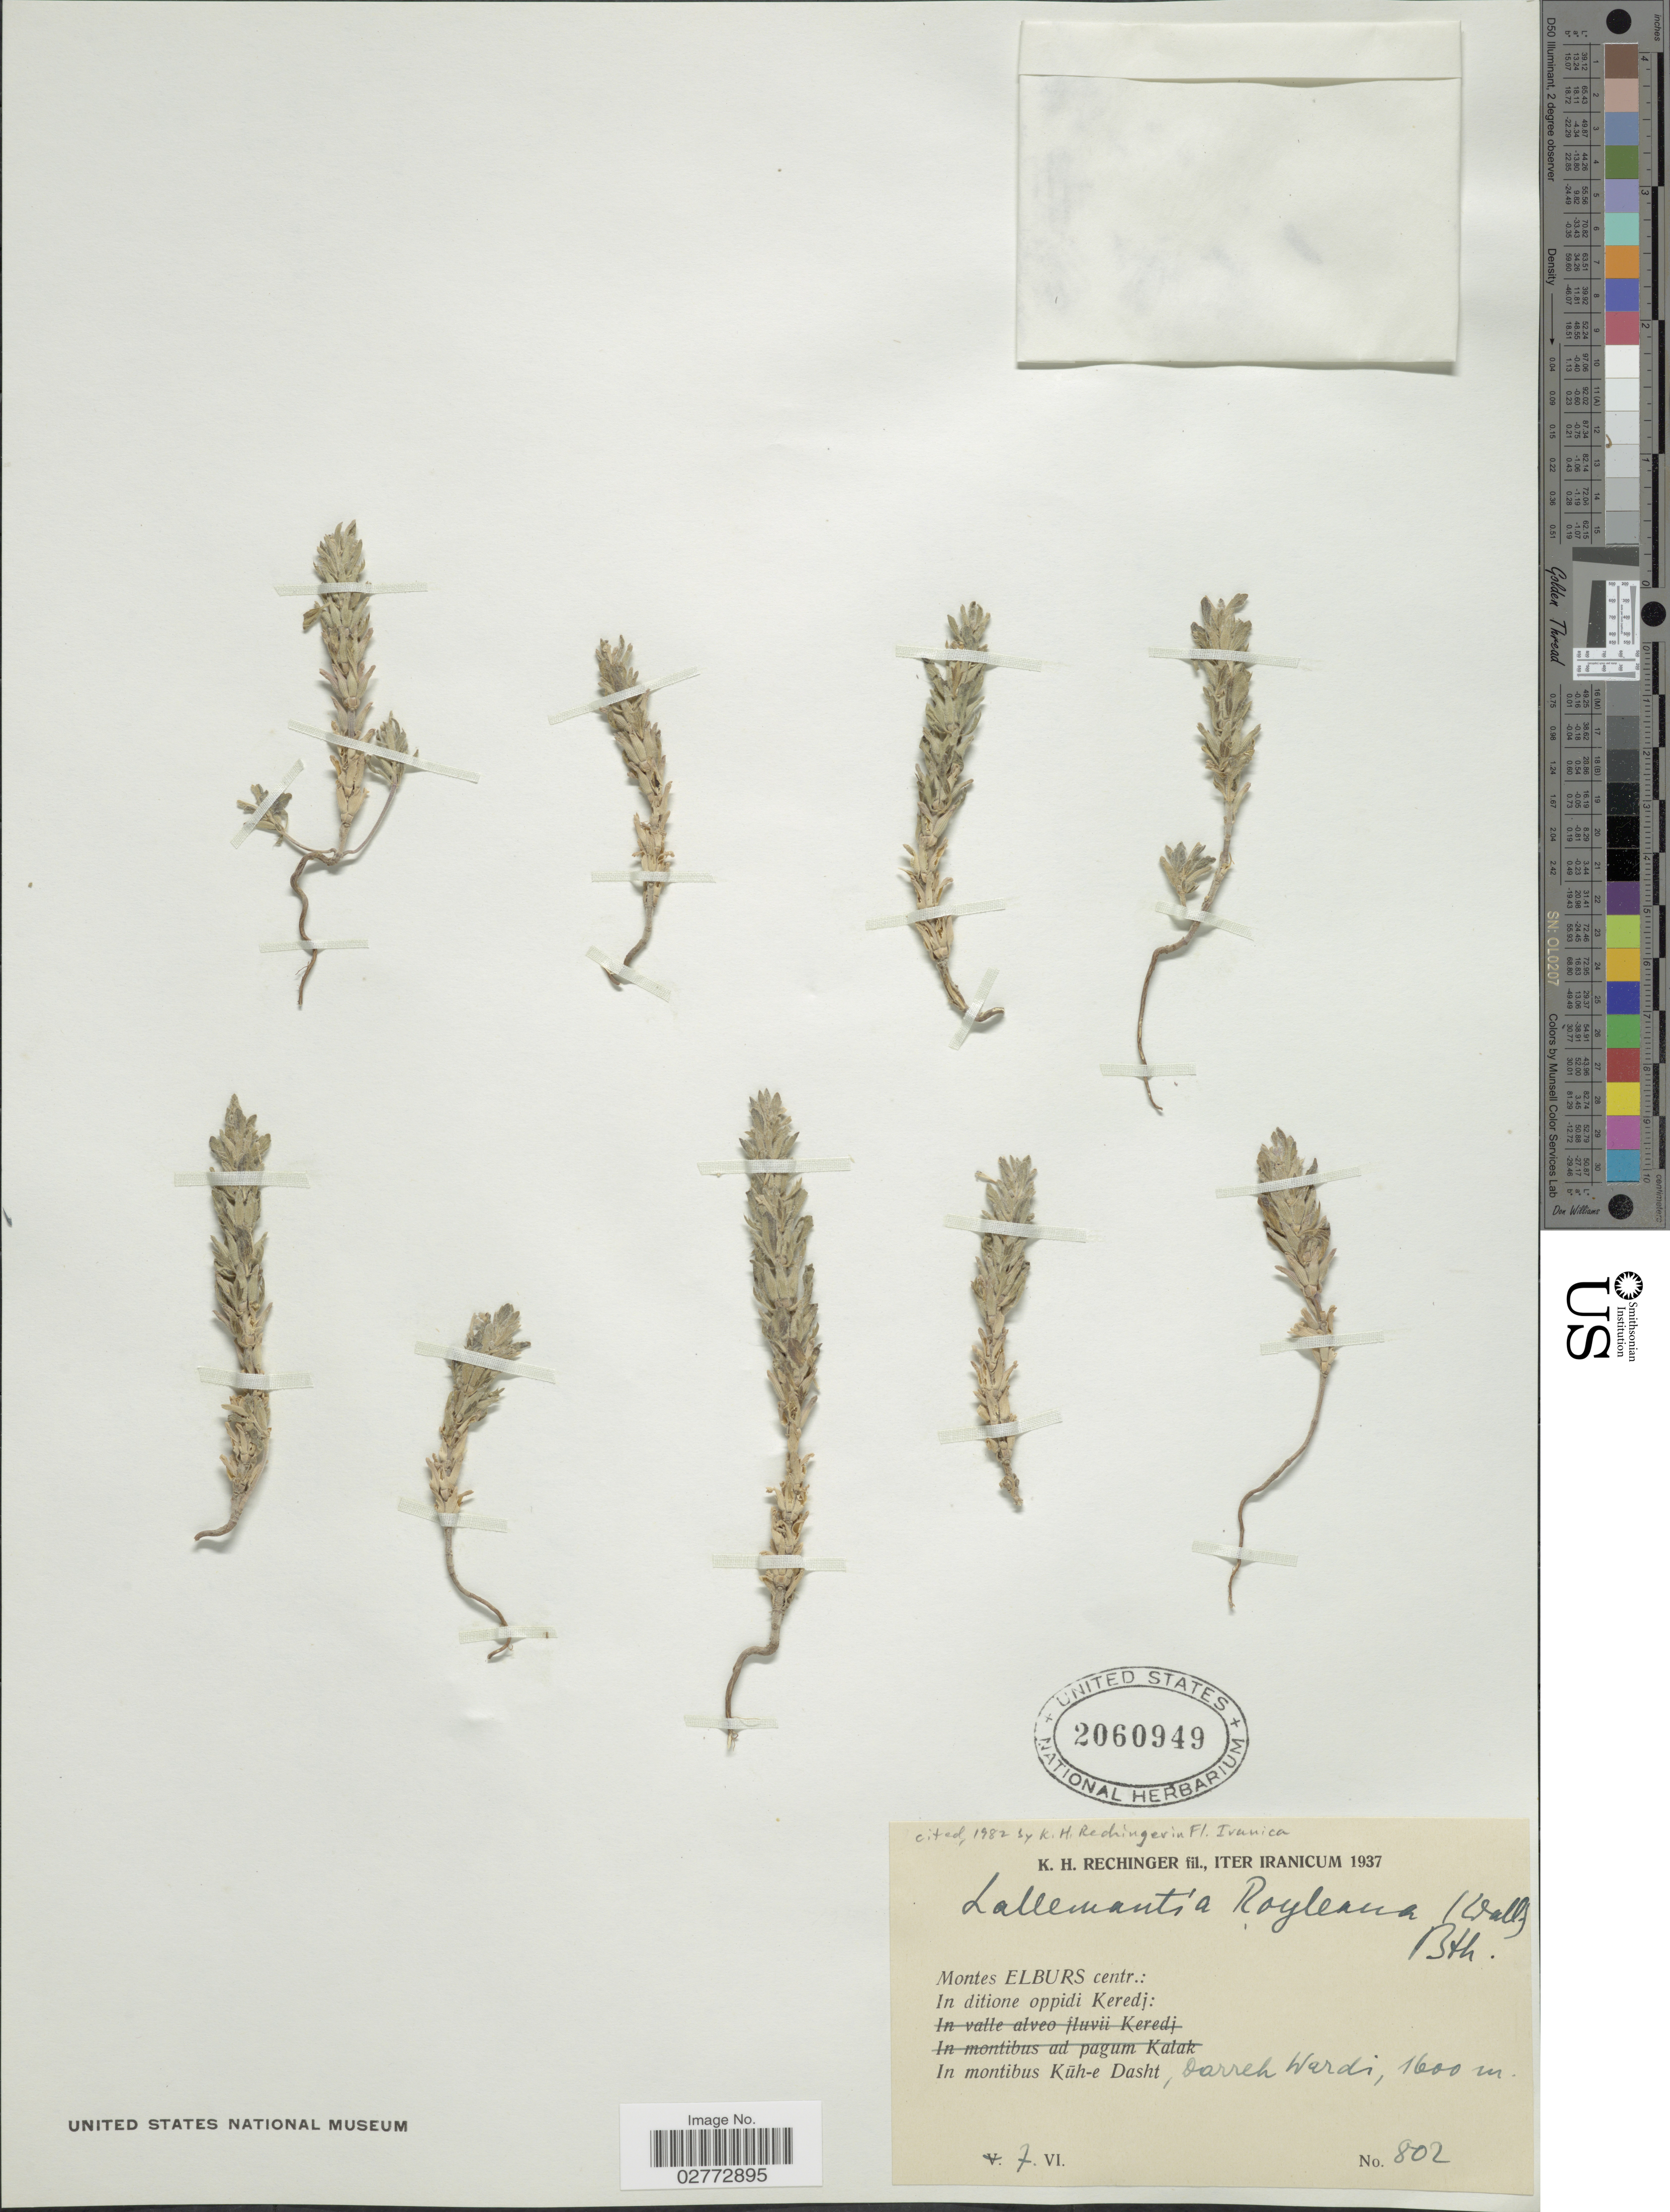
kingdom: Plantae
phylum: Tracheophyta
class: Magnoliopsida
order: Lamiales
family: Lamiaceae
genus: Lallemantia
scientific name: Lallemantia royleana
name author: (Benth.) Benth.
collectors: K. H. Rechinger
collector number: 802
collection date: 1937-06-07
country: Iran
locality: Iter Iranicum. Montes Elburs centr.: In ditione oppidi Keredj: In montibus Kuh-e Dasht, Darreh Wardi.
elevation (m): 1600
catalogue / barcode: US 2060949